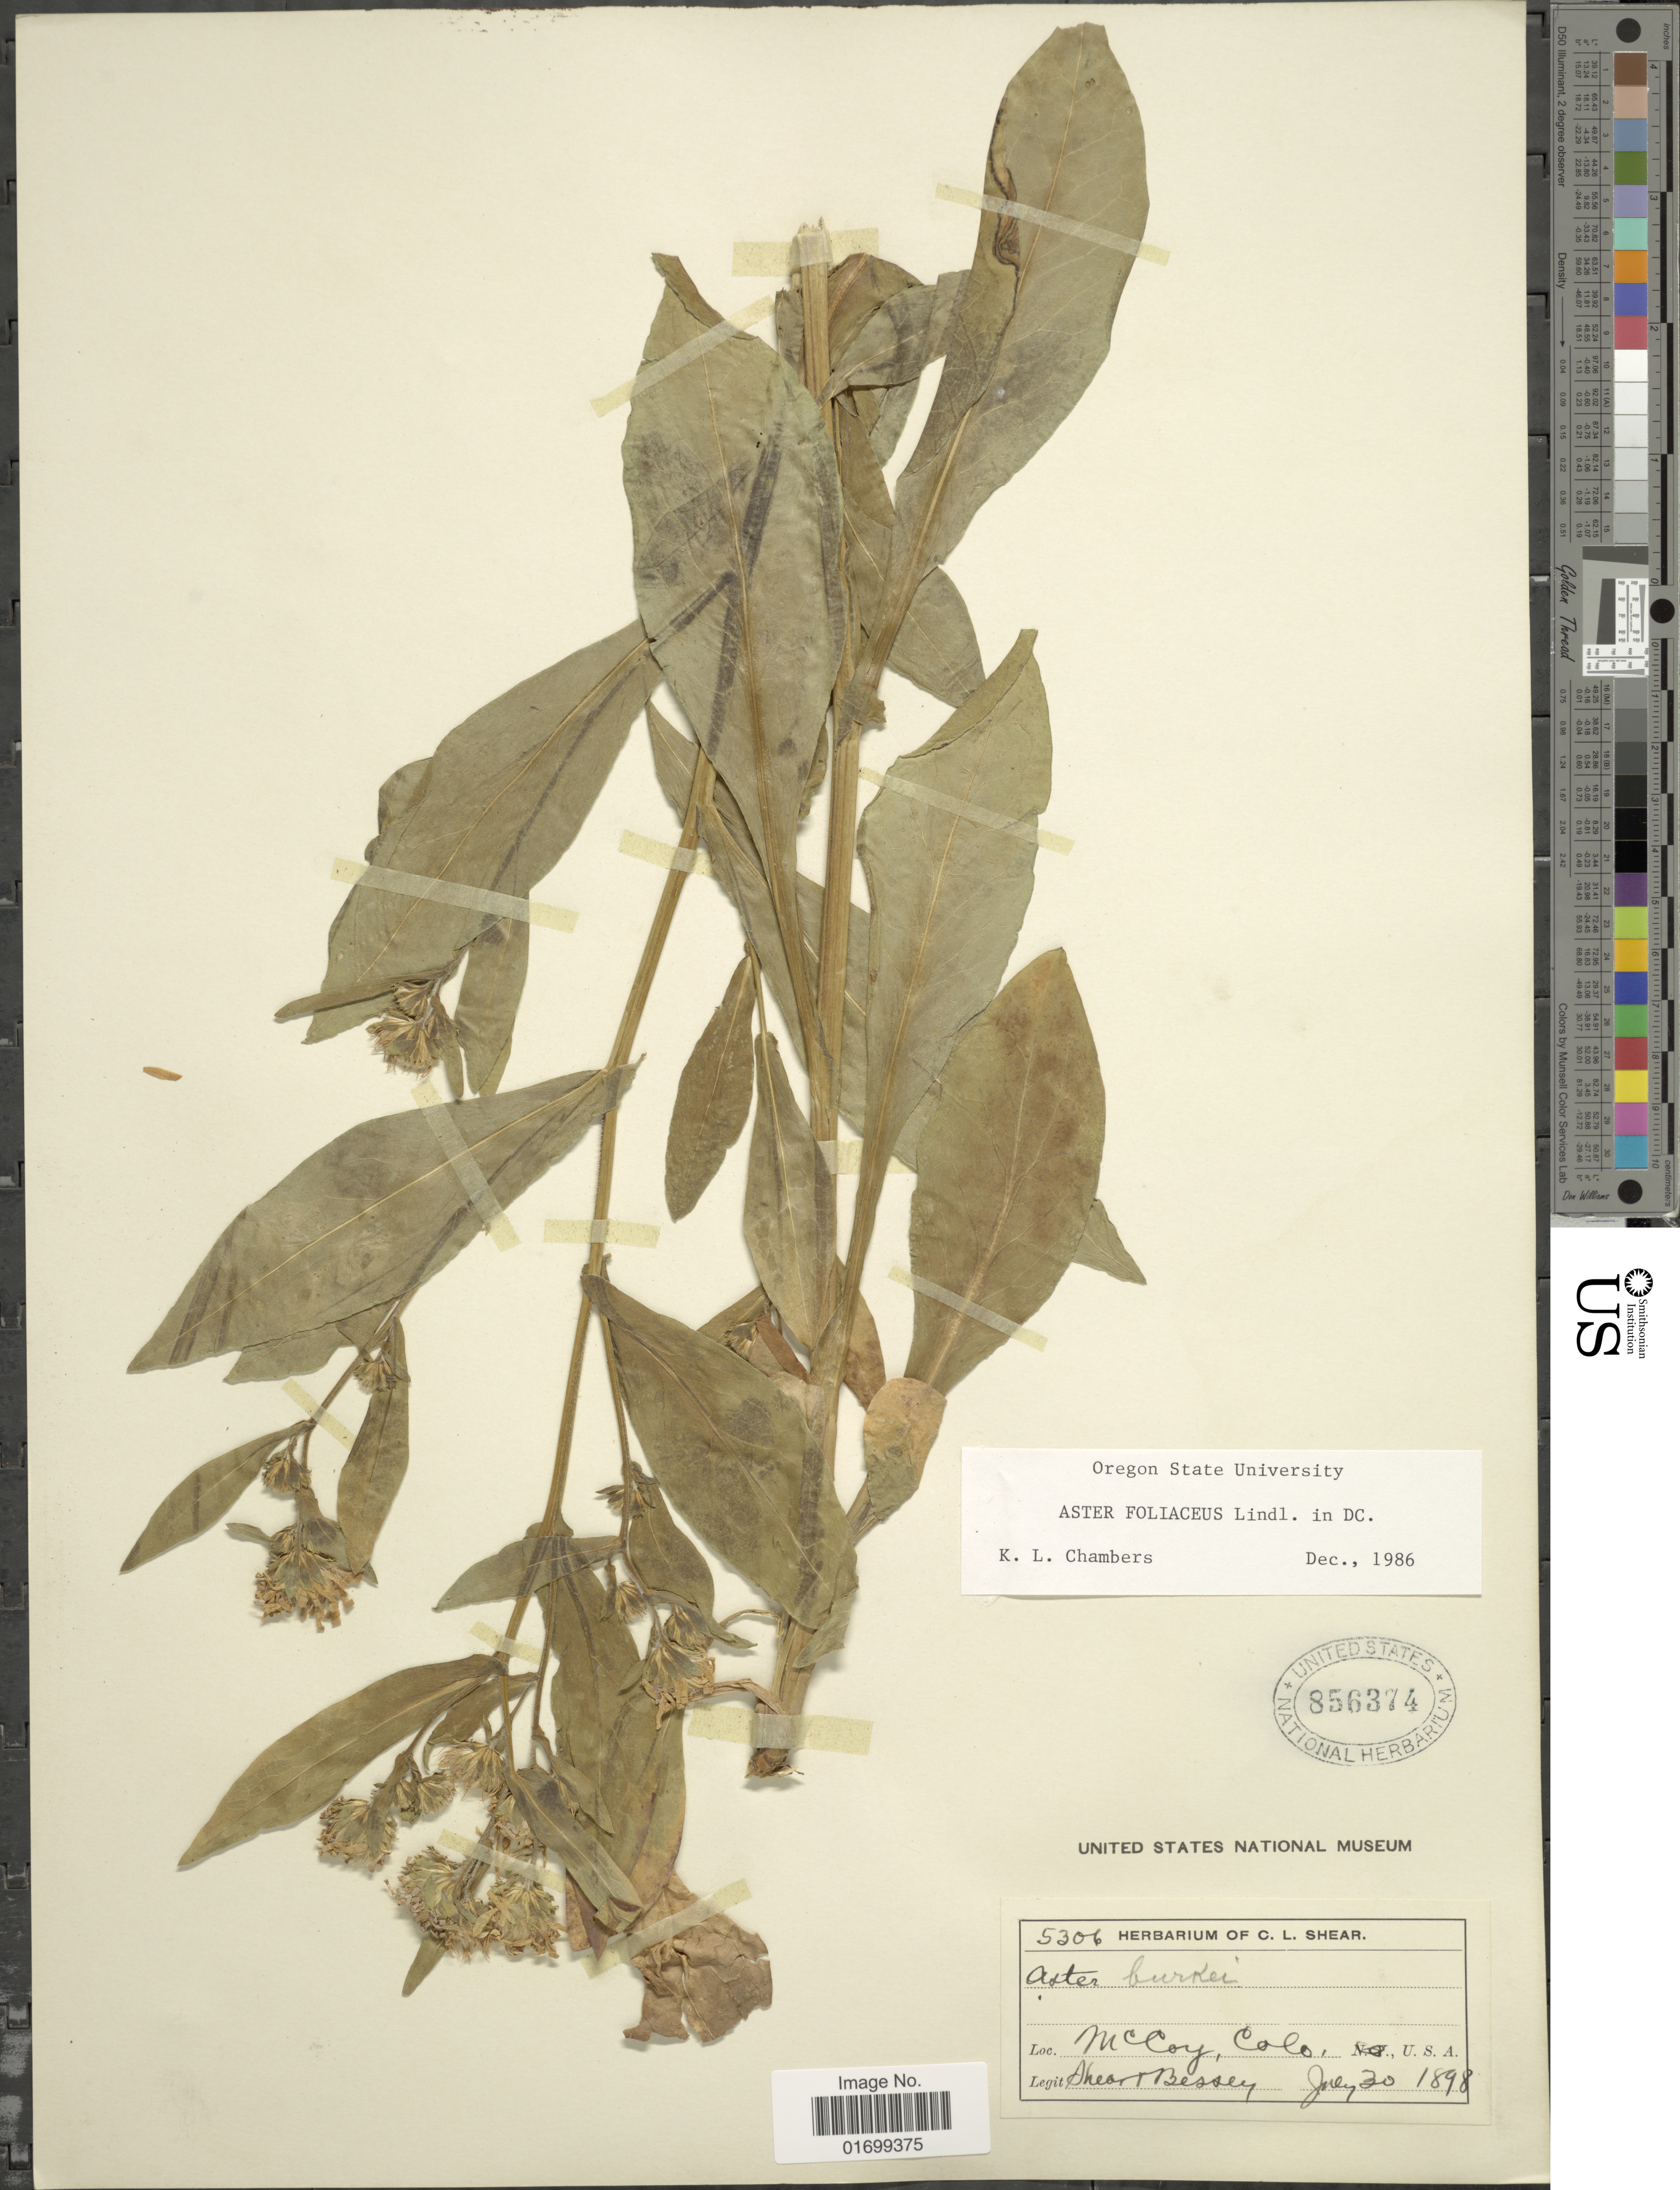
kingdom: Plantae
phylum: Tracheophyta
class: Magnoliopsida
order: Asterales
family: Asteraceae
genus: Symphyotrichum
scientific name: Symphyotrichum foliaceum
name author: (Lindl. ex DC.) G.L. Nesom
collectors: C. L. Shear & -. Bessey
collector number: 5306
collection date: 1898-07-30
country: United States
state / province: Colorado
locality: McCoy.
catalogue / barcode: US 856374